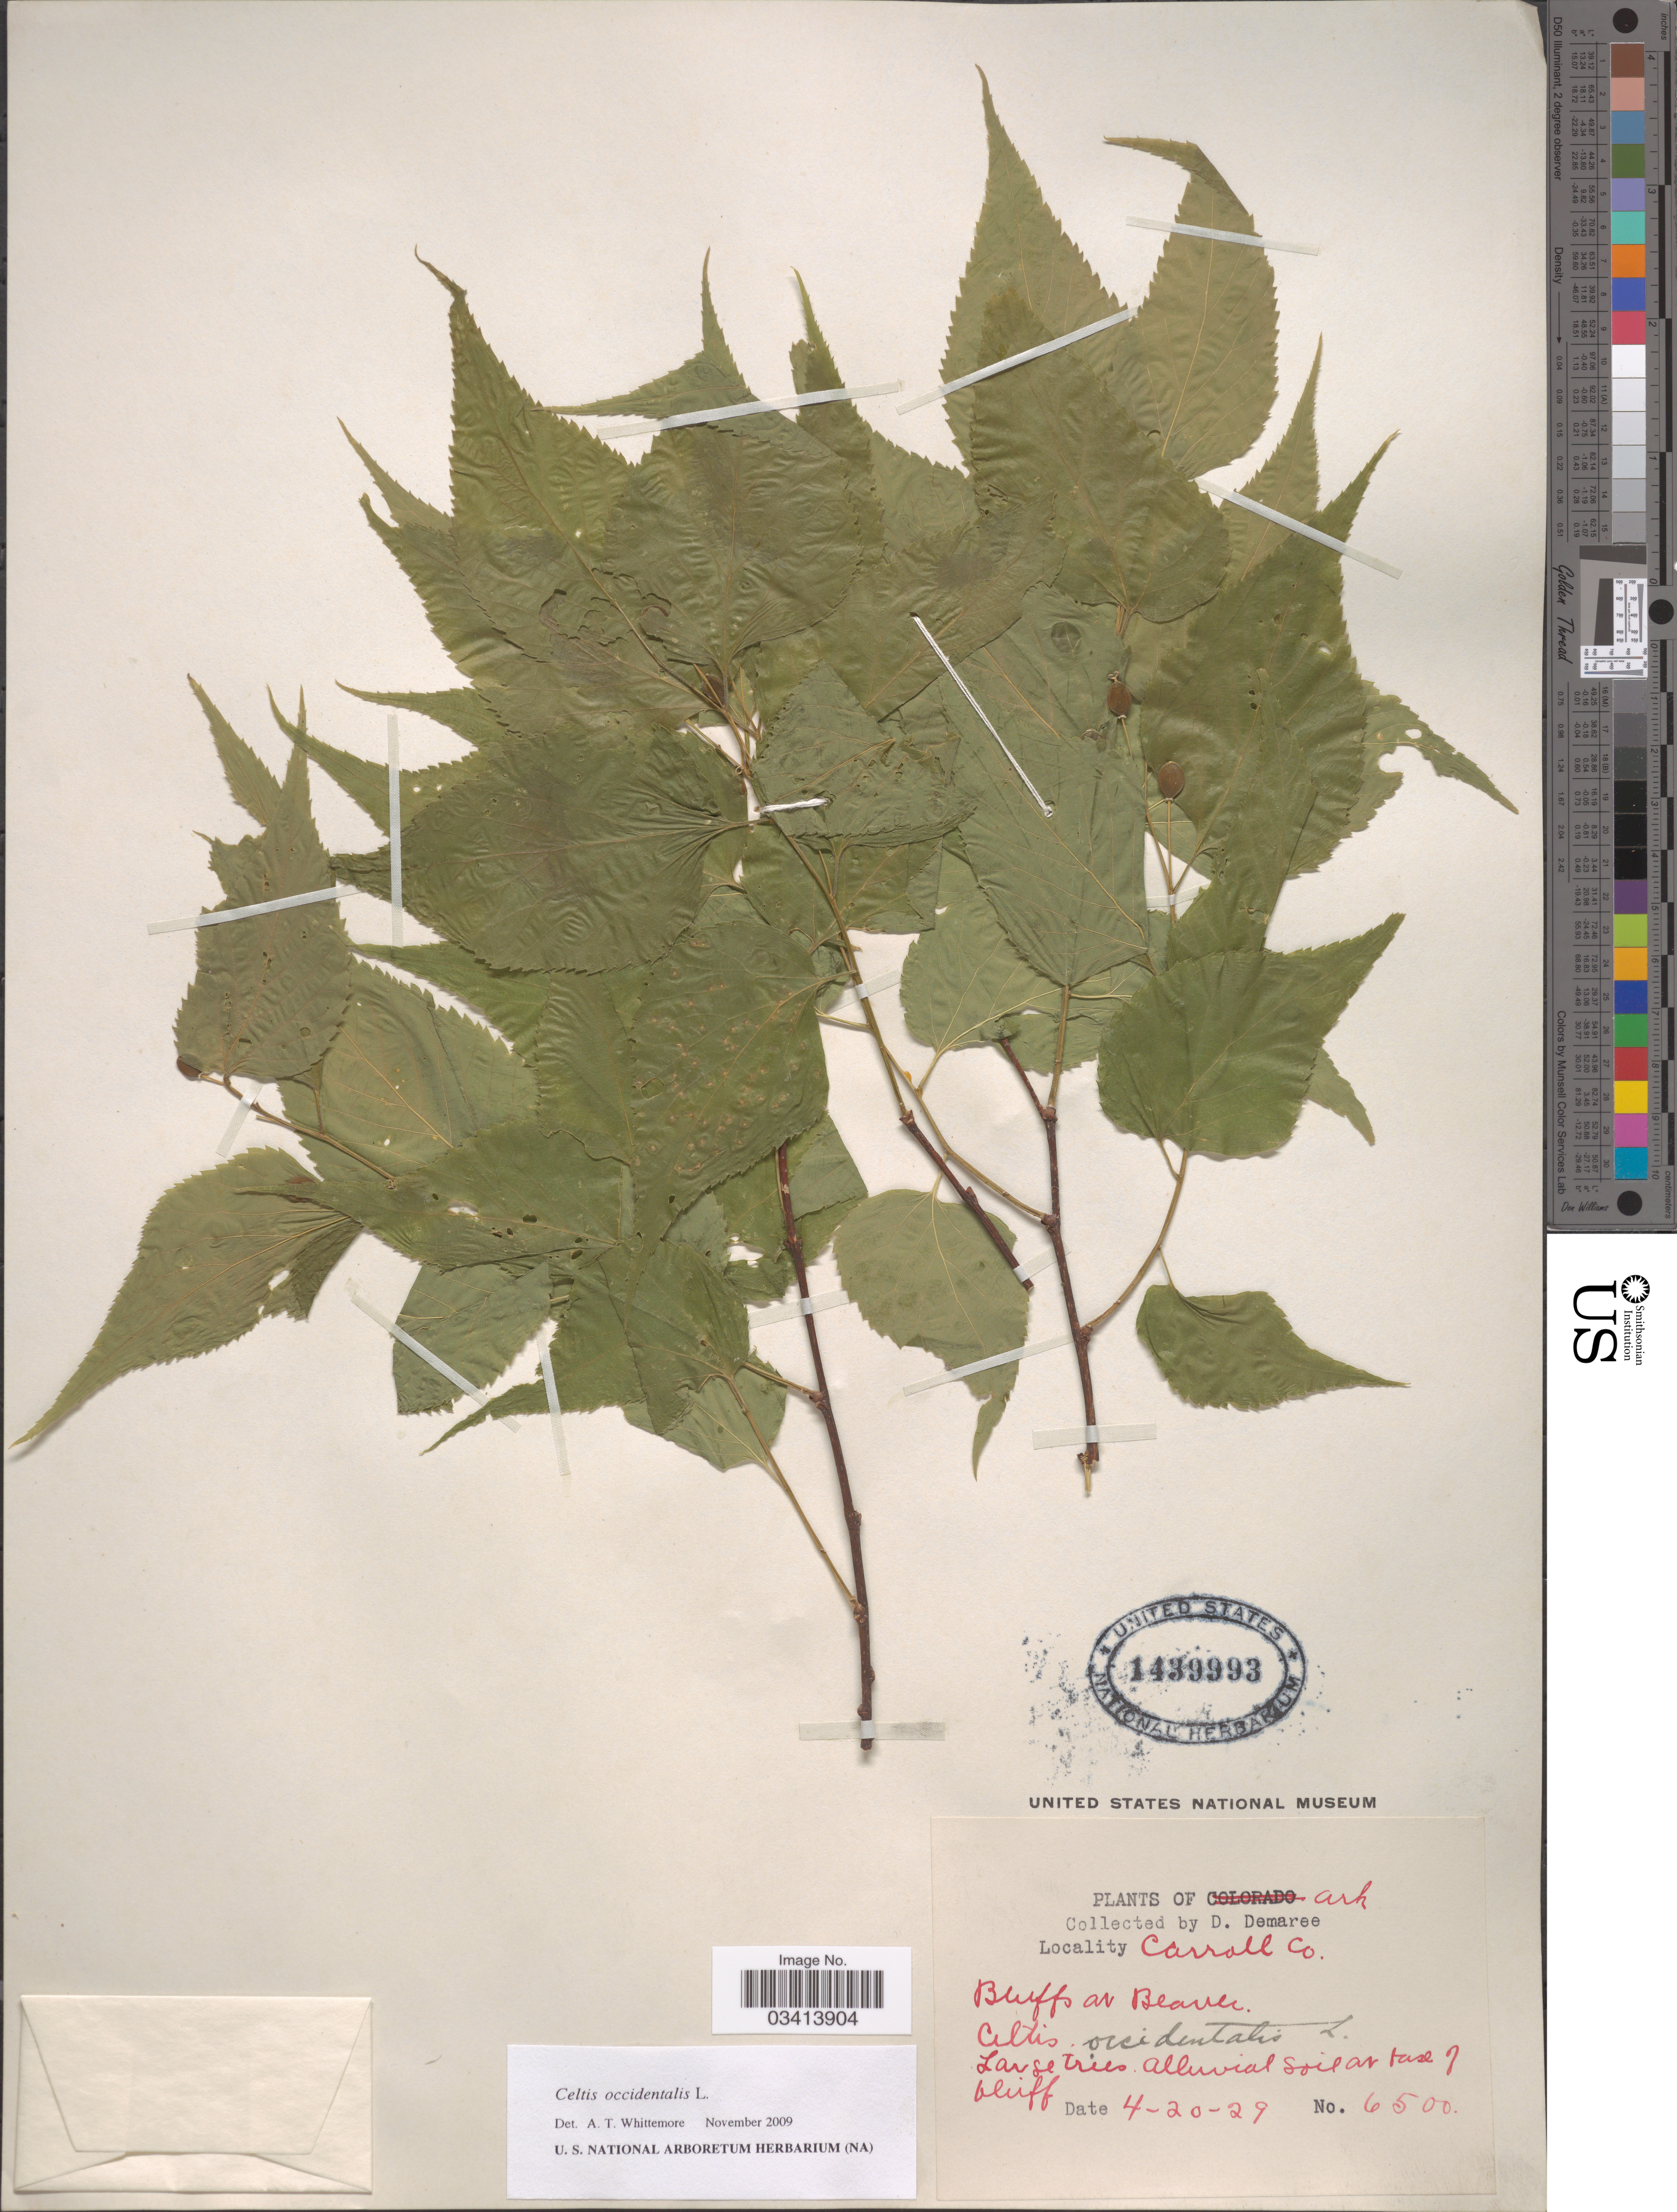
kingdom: Plantae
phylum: Tracheophyta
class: Magnoliopsida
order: Rosales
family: Cannabaceae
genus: Celtis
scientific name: Celtis occidentalis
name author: L.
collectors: D. Demaree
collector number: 6500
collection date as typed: Transcribed d/m/y: 20/4/29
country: United States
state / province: Arkansas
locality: Carroll Co. Bluffs at Beaver.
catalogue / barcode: US 1439993